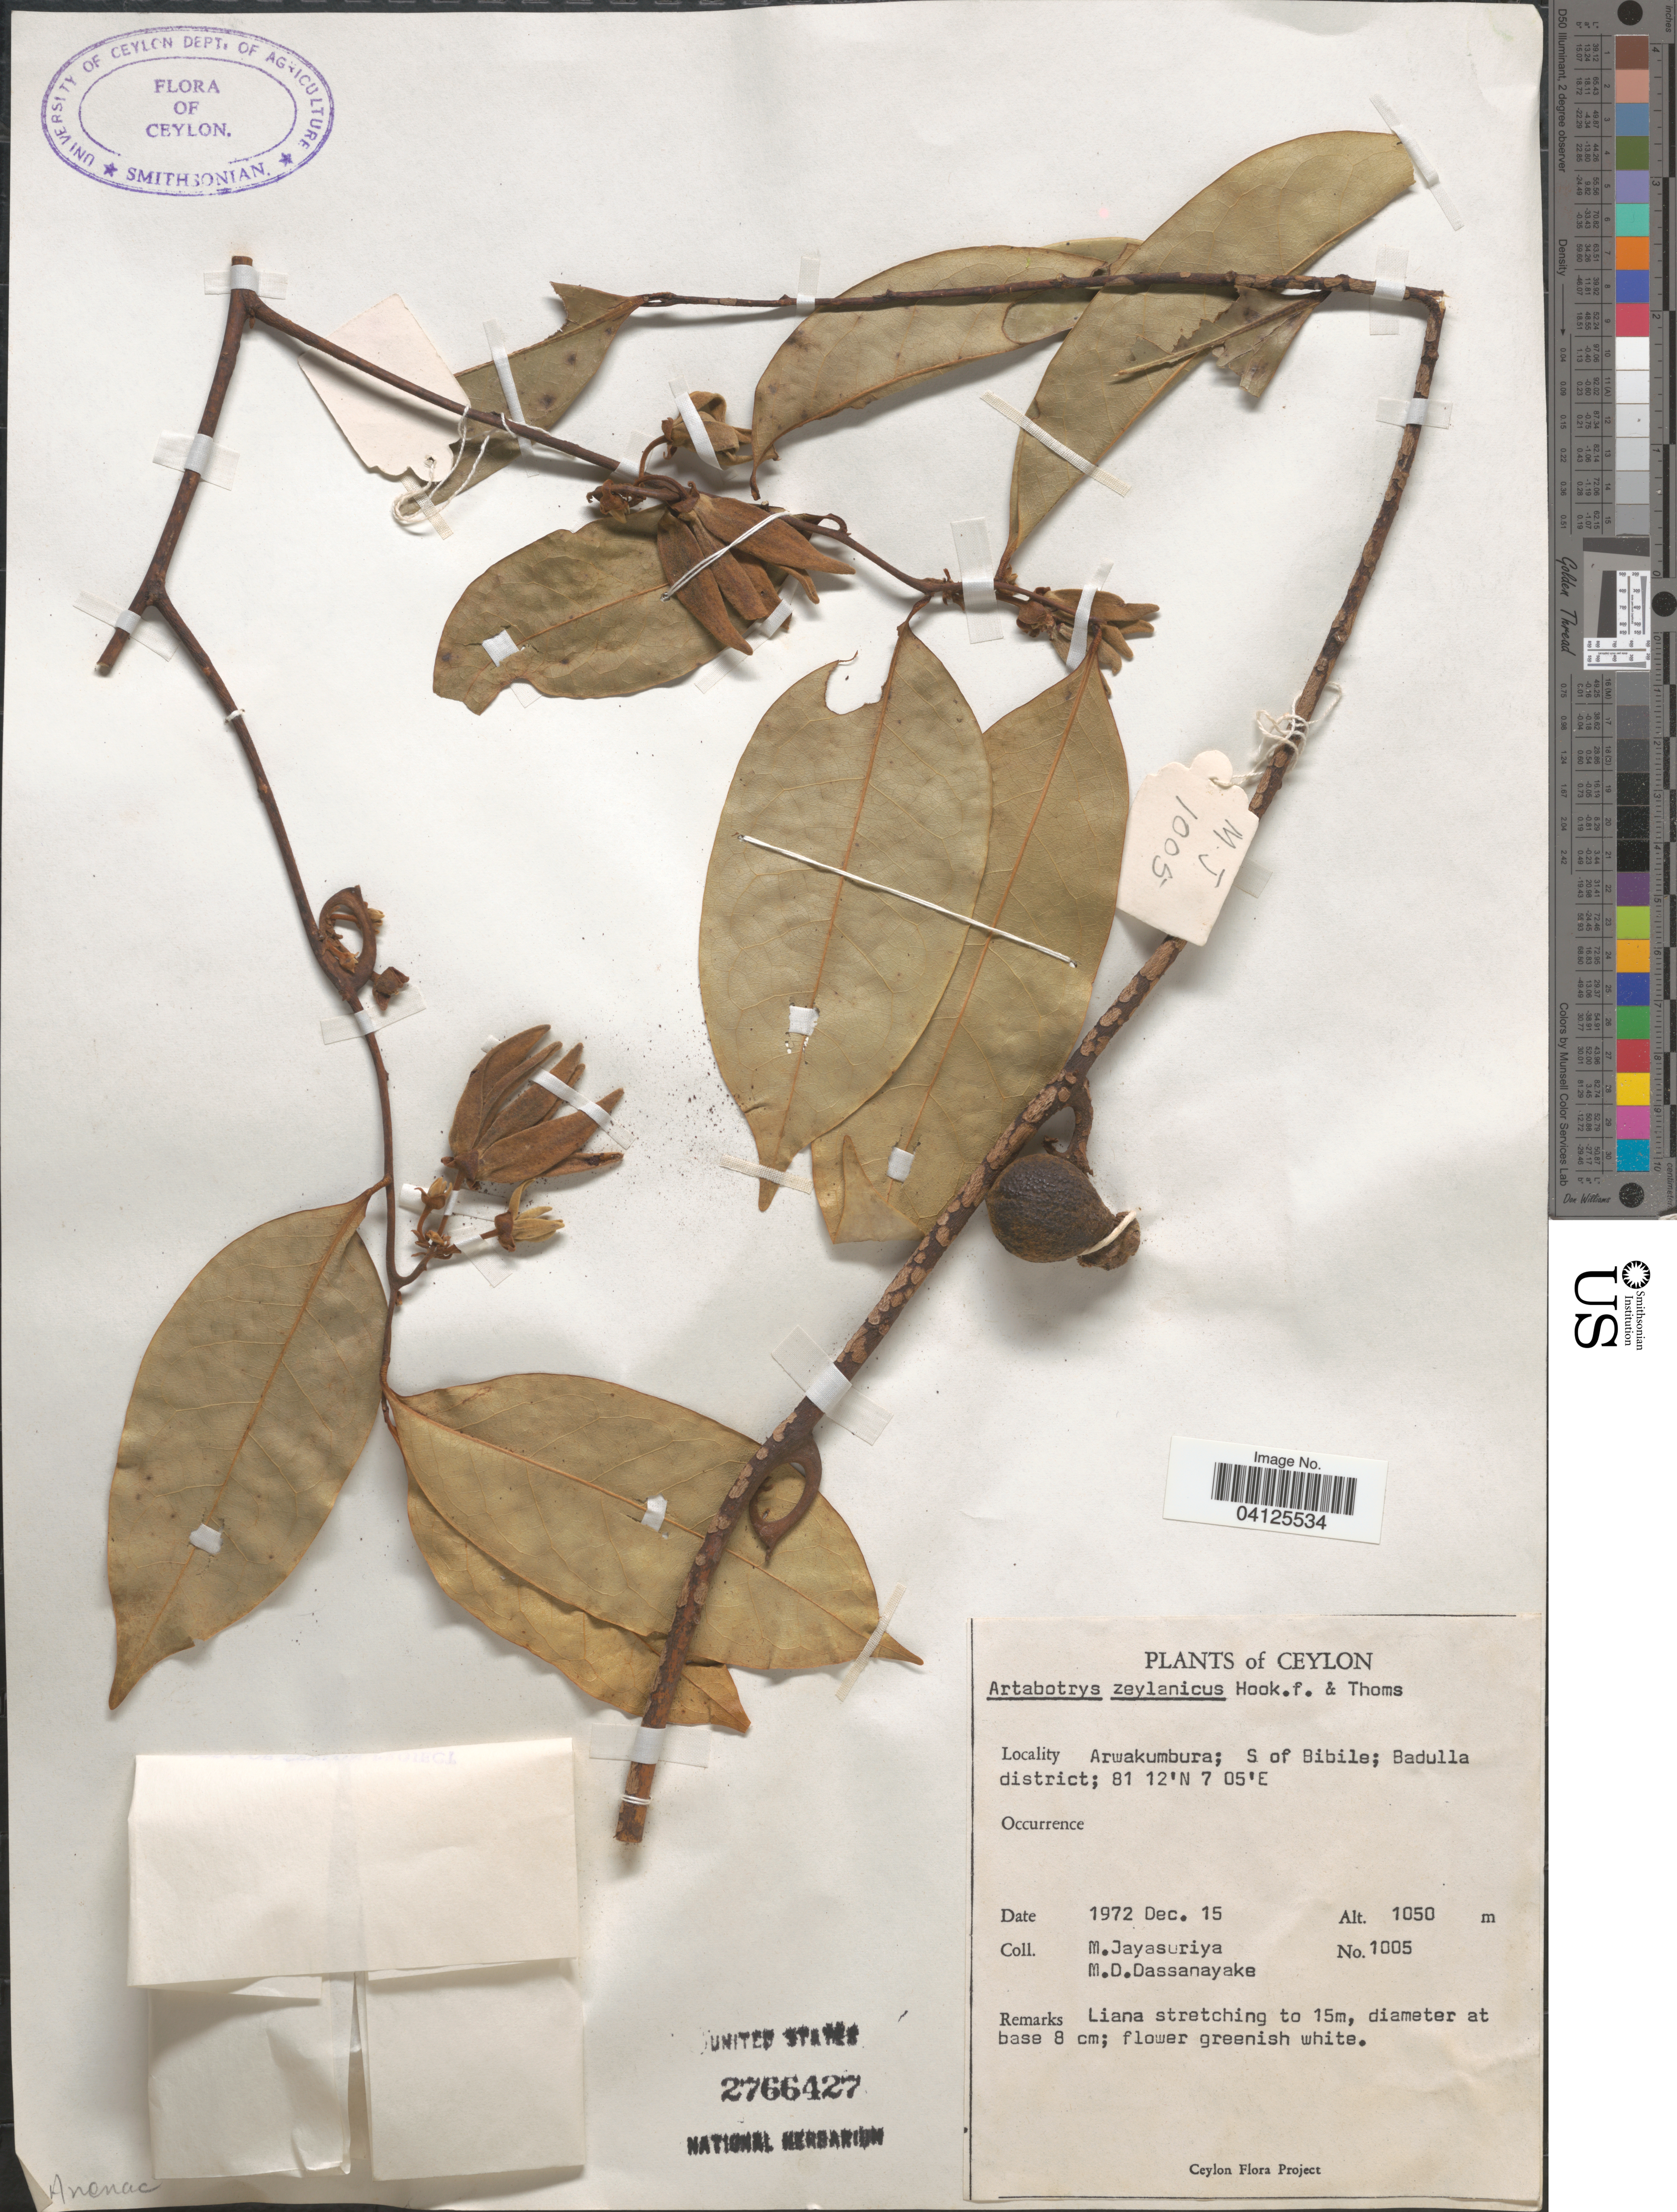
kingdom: Plantae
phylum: Tracheophyta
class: Magnoliopsida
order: Magnoliales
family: Annonaceae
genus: Artabotrys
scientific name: Artabotrys zeylanicus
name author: Hook. f. & Thomson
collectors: M. Jayasuriya & M. D. Dassanayake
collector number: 1005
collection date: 1972-12-15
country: Sri Lanka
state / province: Uva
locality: Ceylon. Arwakumbura; S of Bibile; Badulla district.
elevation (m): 1050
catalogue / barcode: US 2766427